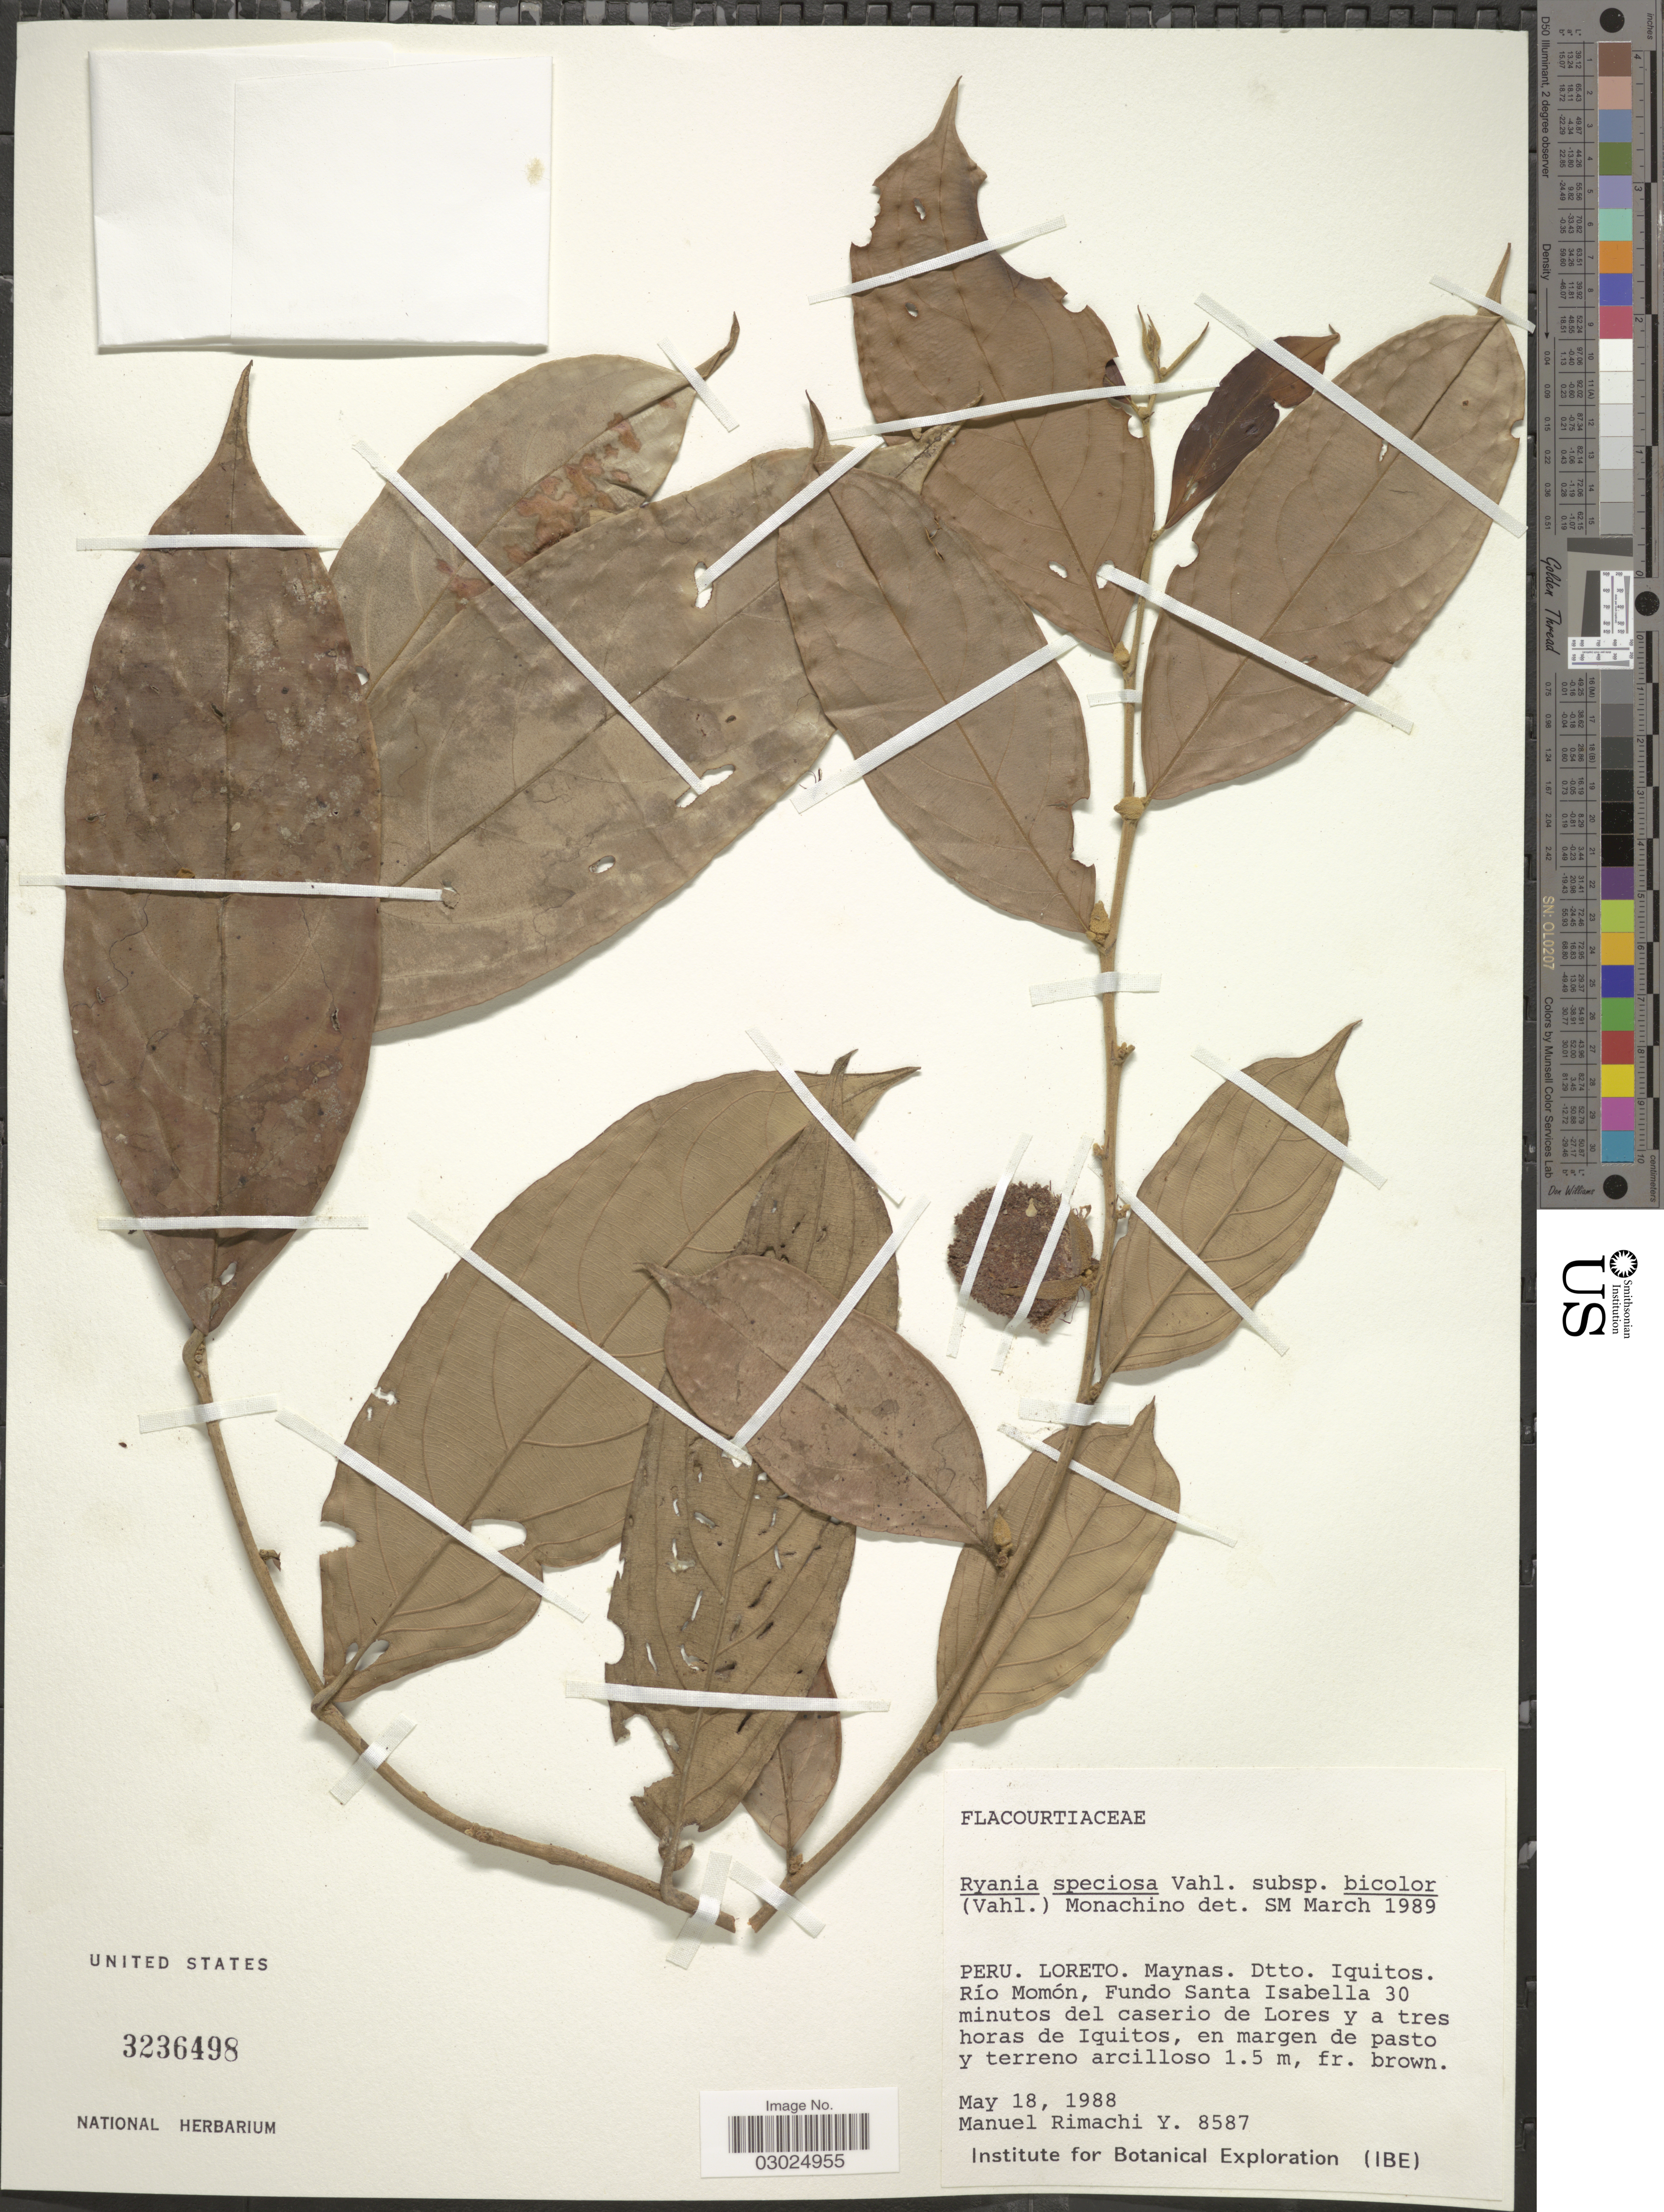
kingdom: Plantae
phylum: Tracheophyta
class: Magnoliopsida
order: Malpighiales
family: Salicaceae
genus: Ryania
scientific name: Ryania speciosa var. bicolor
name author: (DC.) Monach.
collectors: M. Rimachi Y.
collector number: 8587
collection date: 1988-05-18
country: Peru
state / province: Loreto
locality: Maynas. Dtto. Iquitos. Río Momón, Fundo Santa Isabella 30 minutos del caserio de Lores y a tres horas de Iquitos.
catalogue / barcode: US 3236498